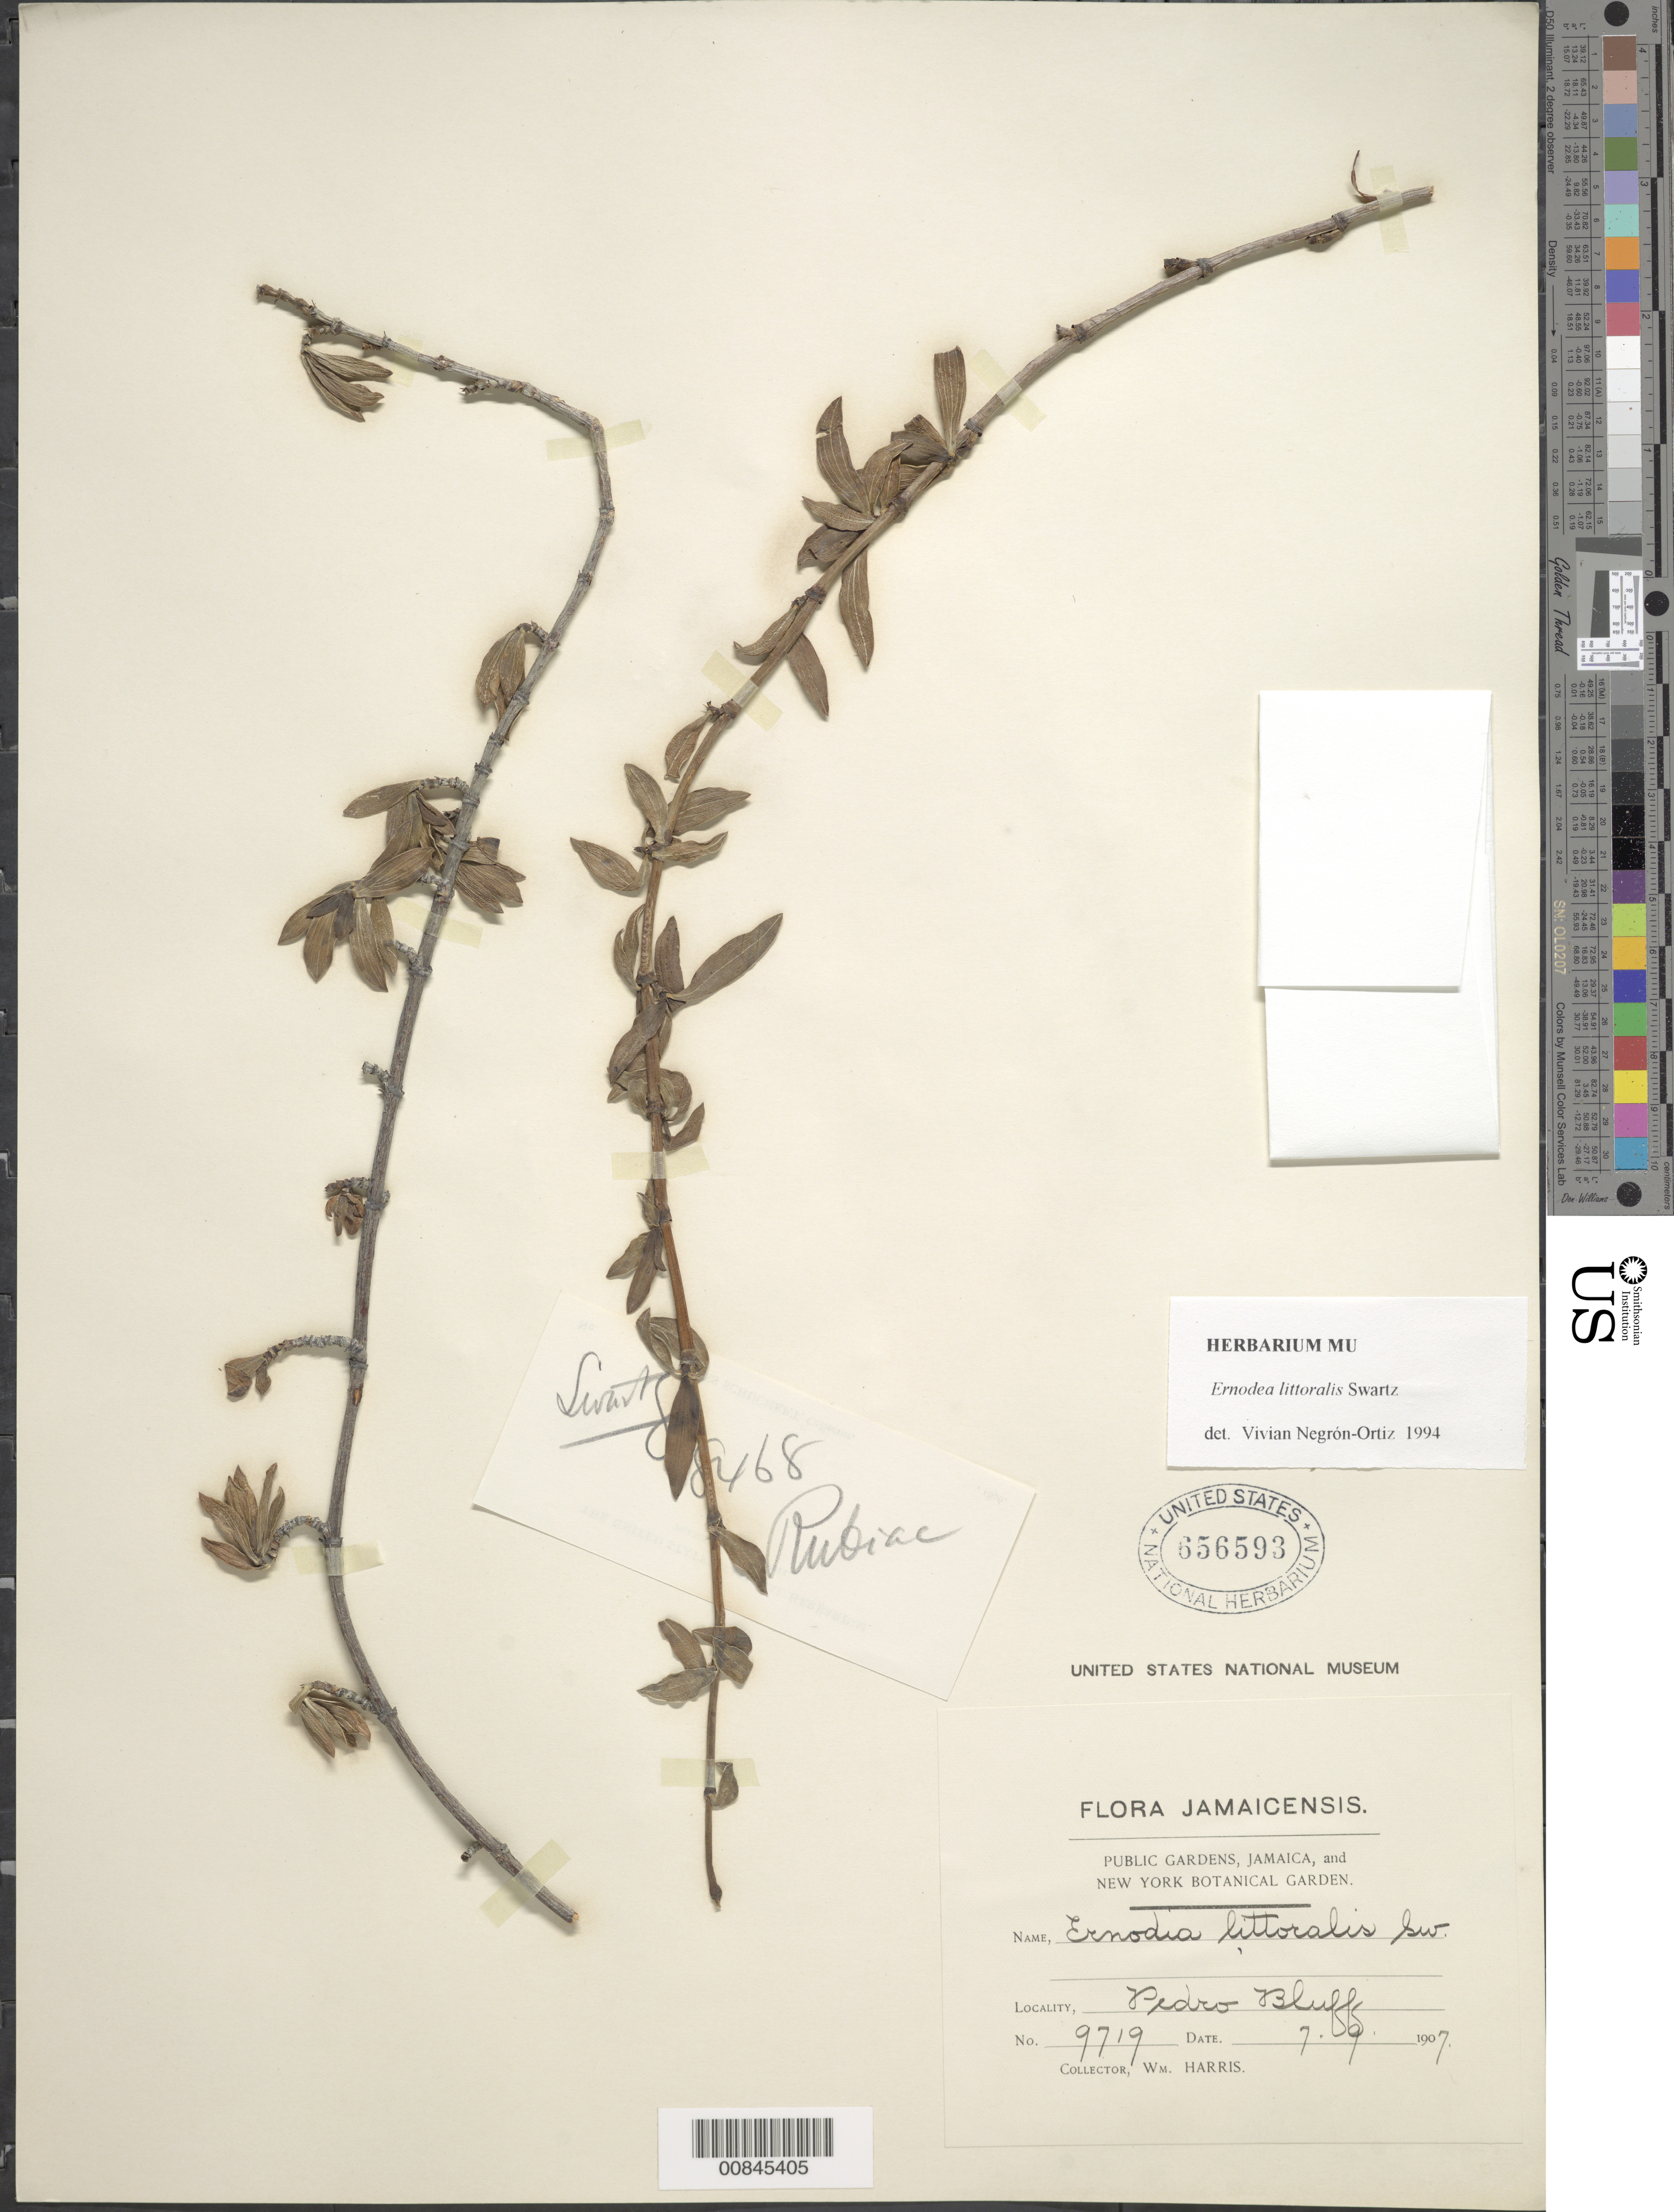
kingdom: Plantae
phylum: Tracheophyta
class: Magnoliopsida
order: Gentianales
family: Rubiaceae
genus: Ernodea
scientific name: Ernodea littoralis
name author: Sw.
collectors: W. H. Harris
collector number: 9719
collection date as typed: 07 Sep 1907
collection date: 1907-09-07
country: Jamaica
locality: Pedro Bluff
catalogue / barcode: US 656593